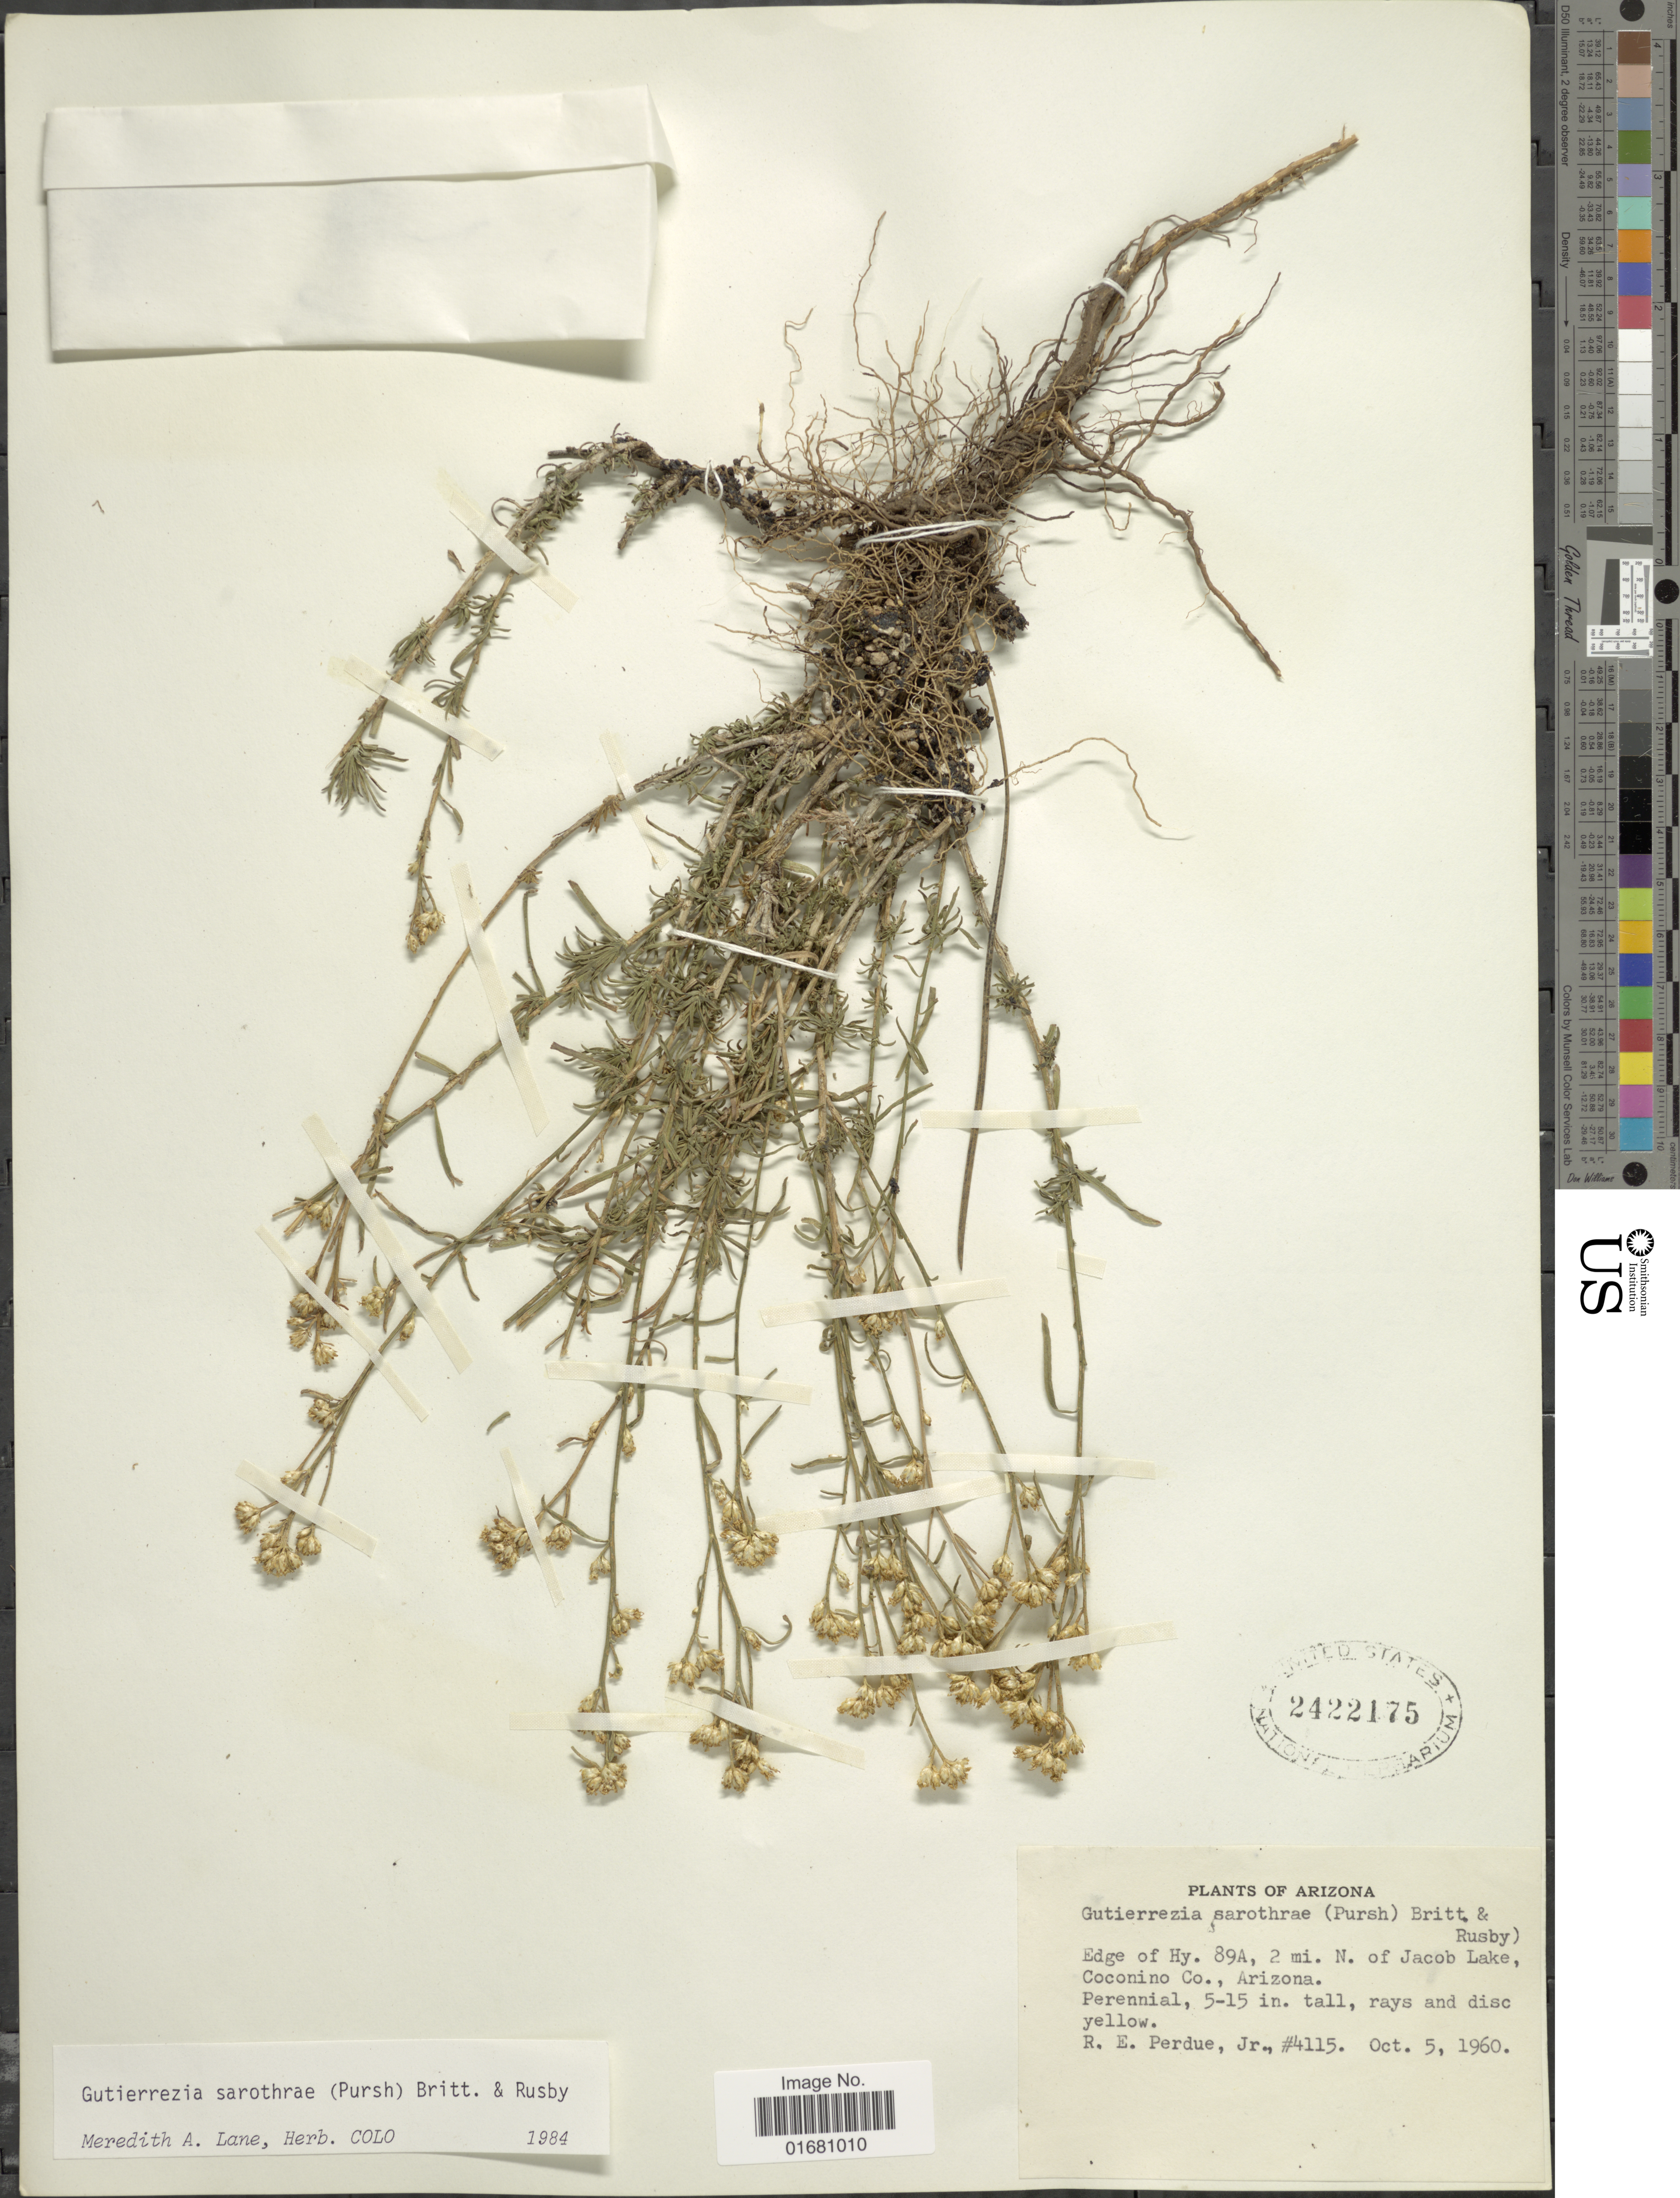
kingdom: Plantae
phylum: Tracheophyta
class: Magnoliopsida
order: Asterales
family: Asteraceae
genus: Gutierrezia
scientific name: Gutierrezia sarothrae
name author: (Pursh) Britton & Rusby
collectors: R. E. Perdue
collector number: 4115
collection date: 1960-10-05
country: United States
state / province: Arizona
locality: Edge of Hy. 89A, 2 mi. N. of Jacob Lake, Coconino Co.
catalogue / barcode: US 2422175